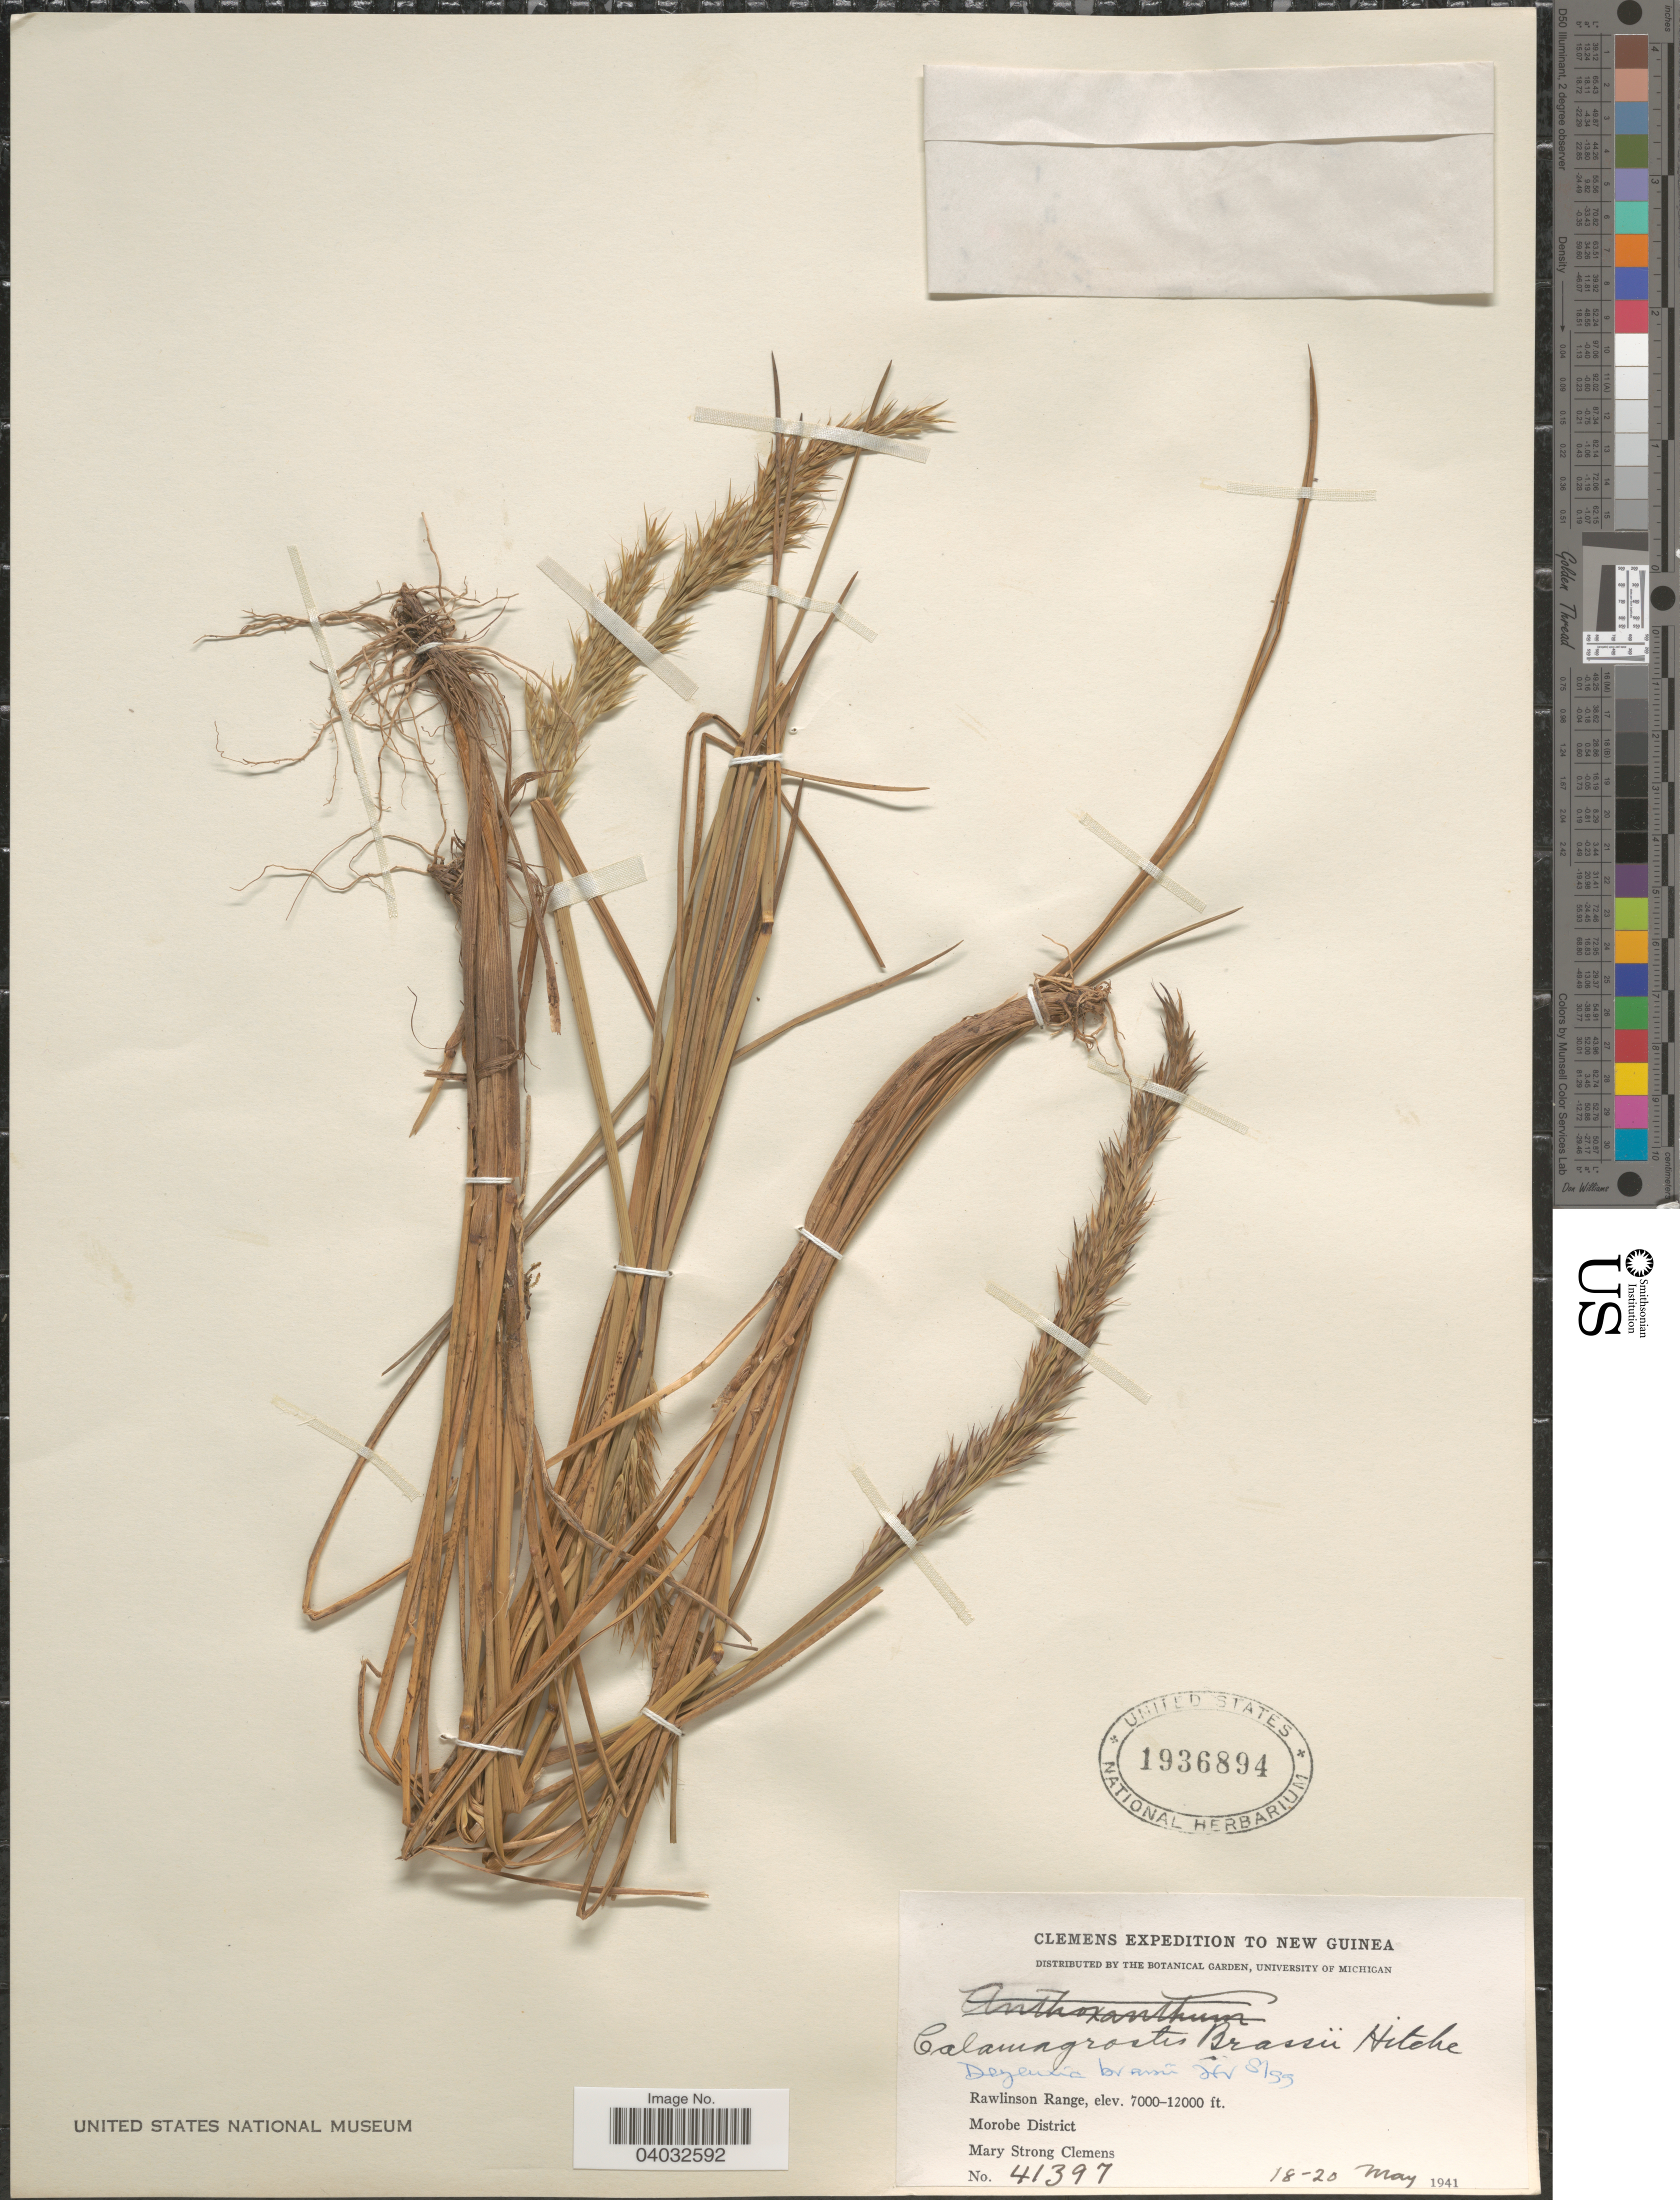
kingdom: Plantae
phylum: Tracheophyta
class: Liliopsida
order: Poales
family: Poaceae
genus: Calamagrostis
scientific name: Calamagrostis brassii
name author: Hitchc.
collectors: M. S. Clemens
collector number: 41397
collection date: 1941-05-18/1941-05-20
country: Papua New Guinea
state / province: Morobe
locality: New Guinea. Rawlinson Range, Morobe District.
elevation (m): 2134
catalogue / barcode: US 1936894